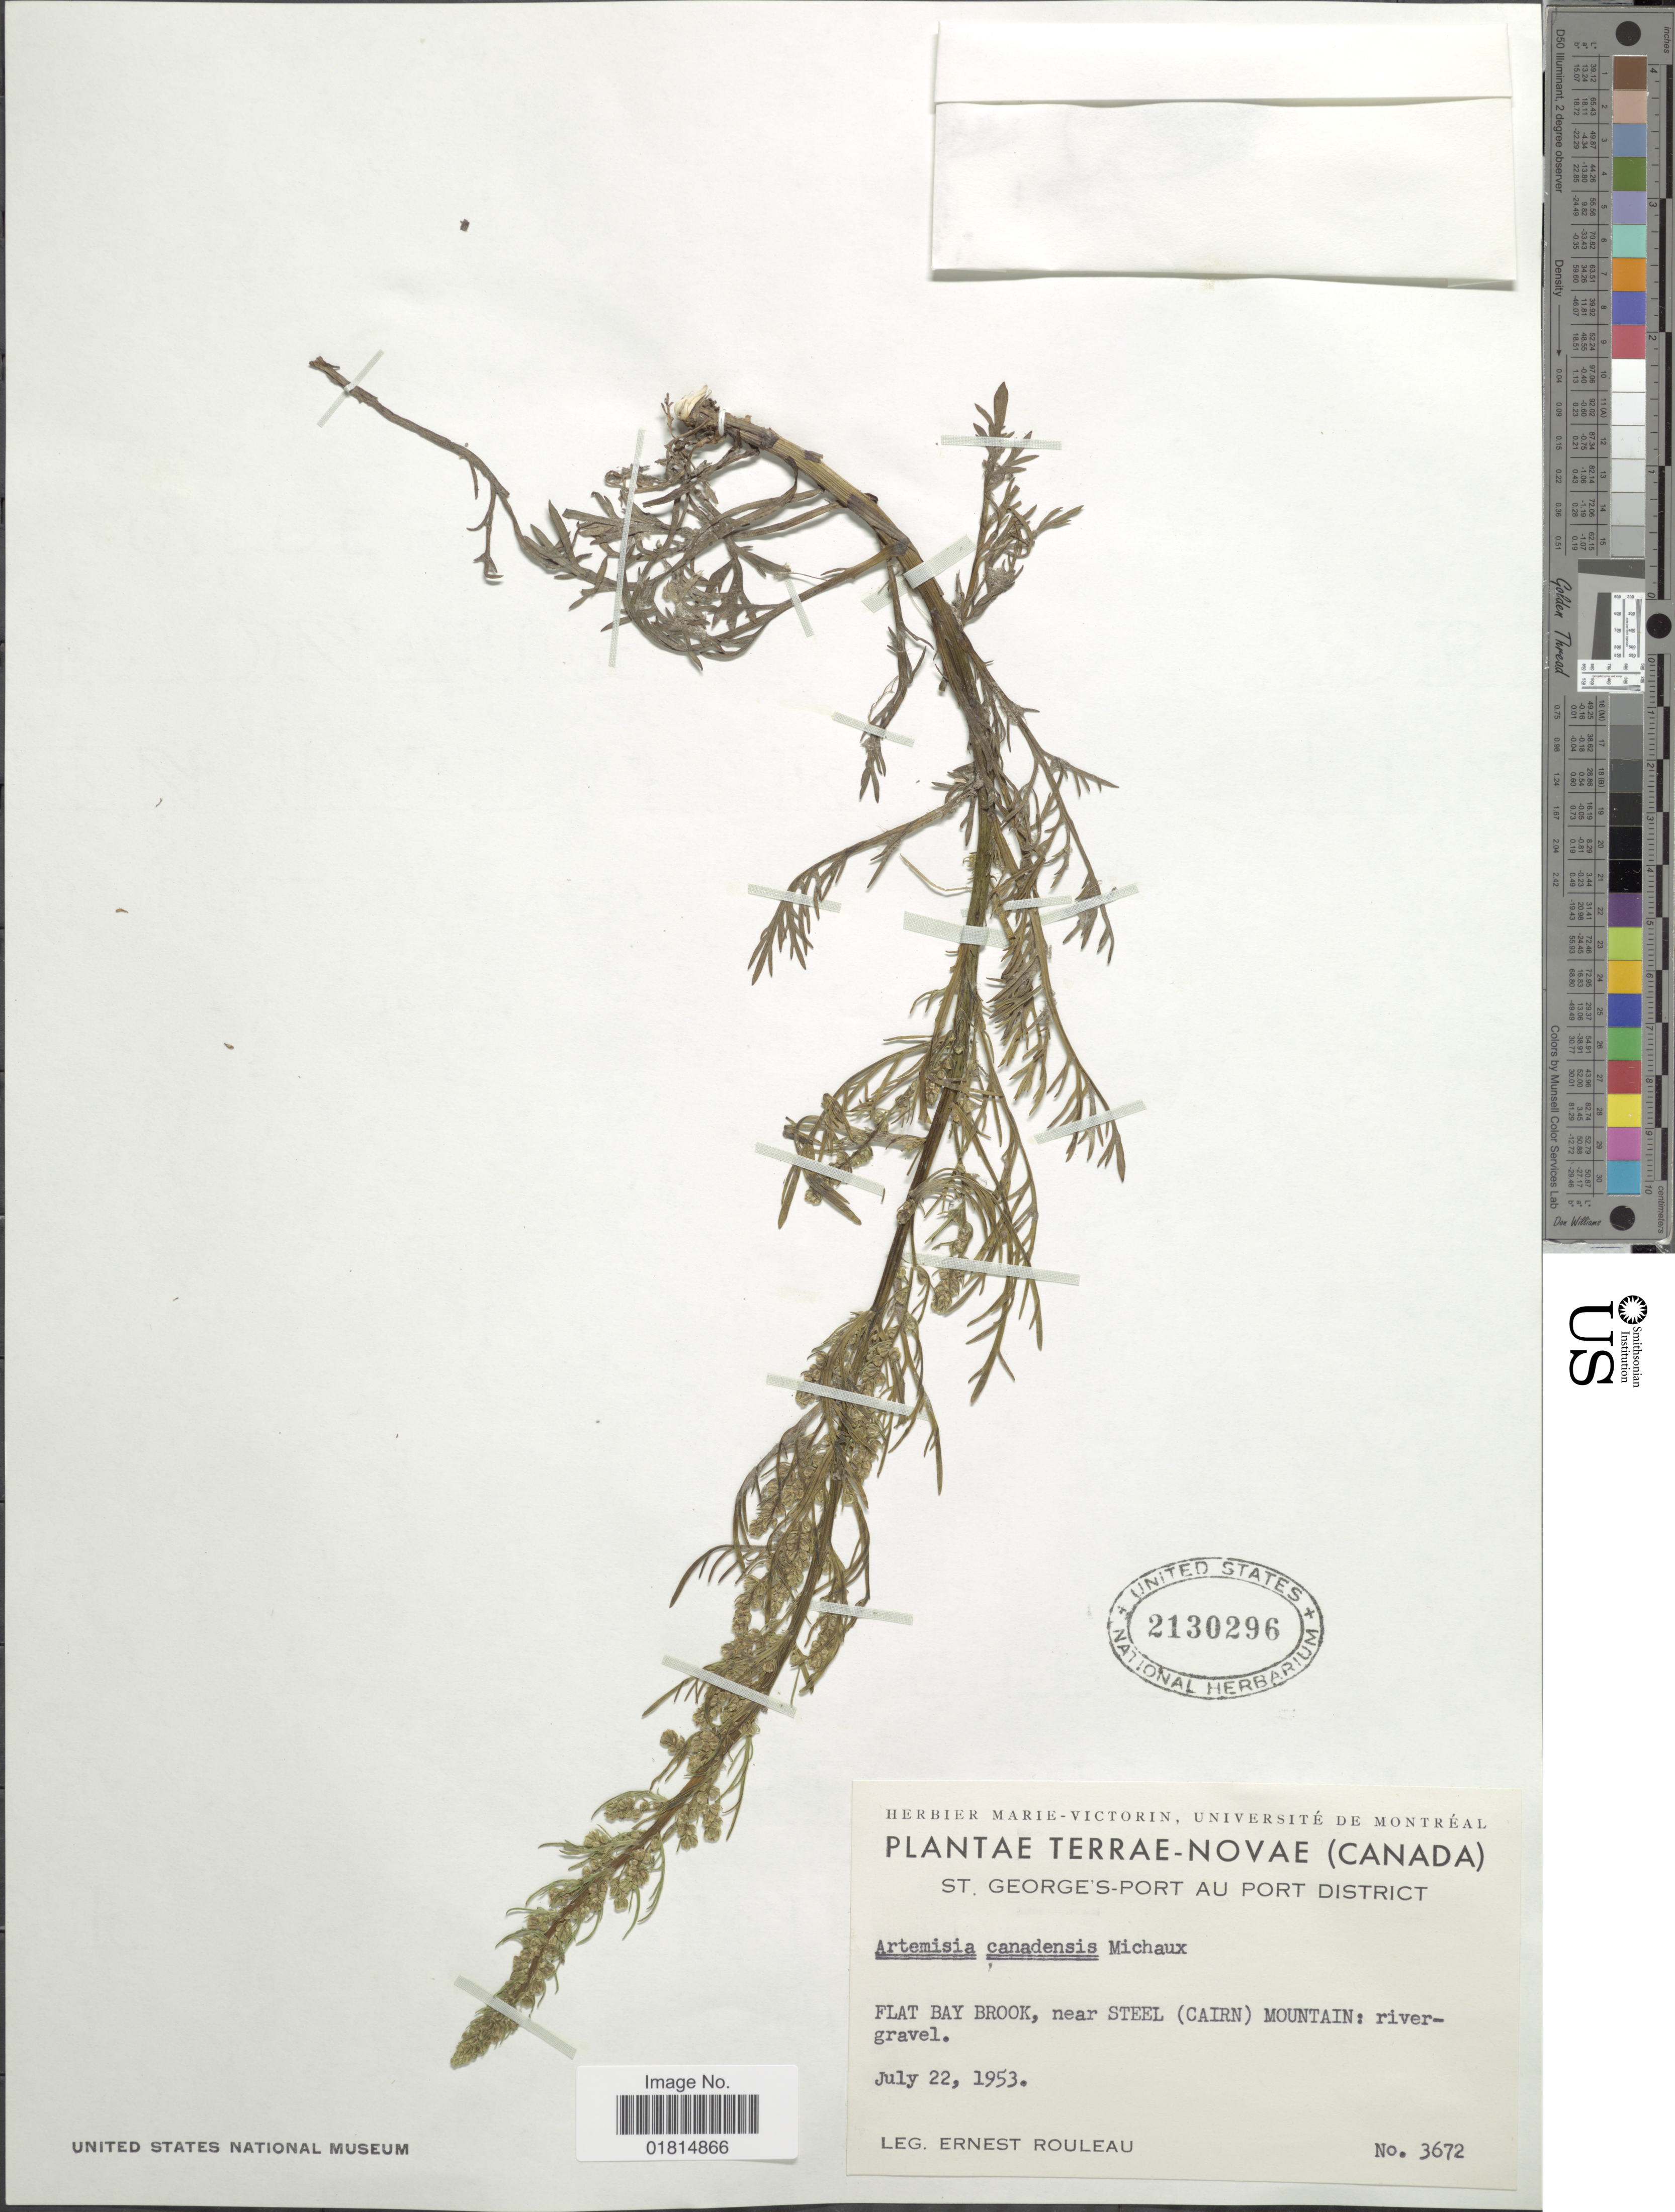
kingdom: Plantae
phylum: Tracheophyta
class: Magnoliopsida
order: Asterales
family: Asteraceae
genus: Artemisia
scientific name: Artemisia canadensis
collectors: J. Rouleau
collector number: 3672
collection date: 1953-07-22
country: Canada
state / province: Newfoundland and Labrador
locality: Terrae-Novae (Canada). St. George's-Port au Port District. Flat Bay Brook, near Steel (Cairn) Mountain: river-gravel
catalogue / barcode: US 2130296